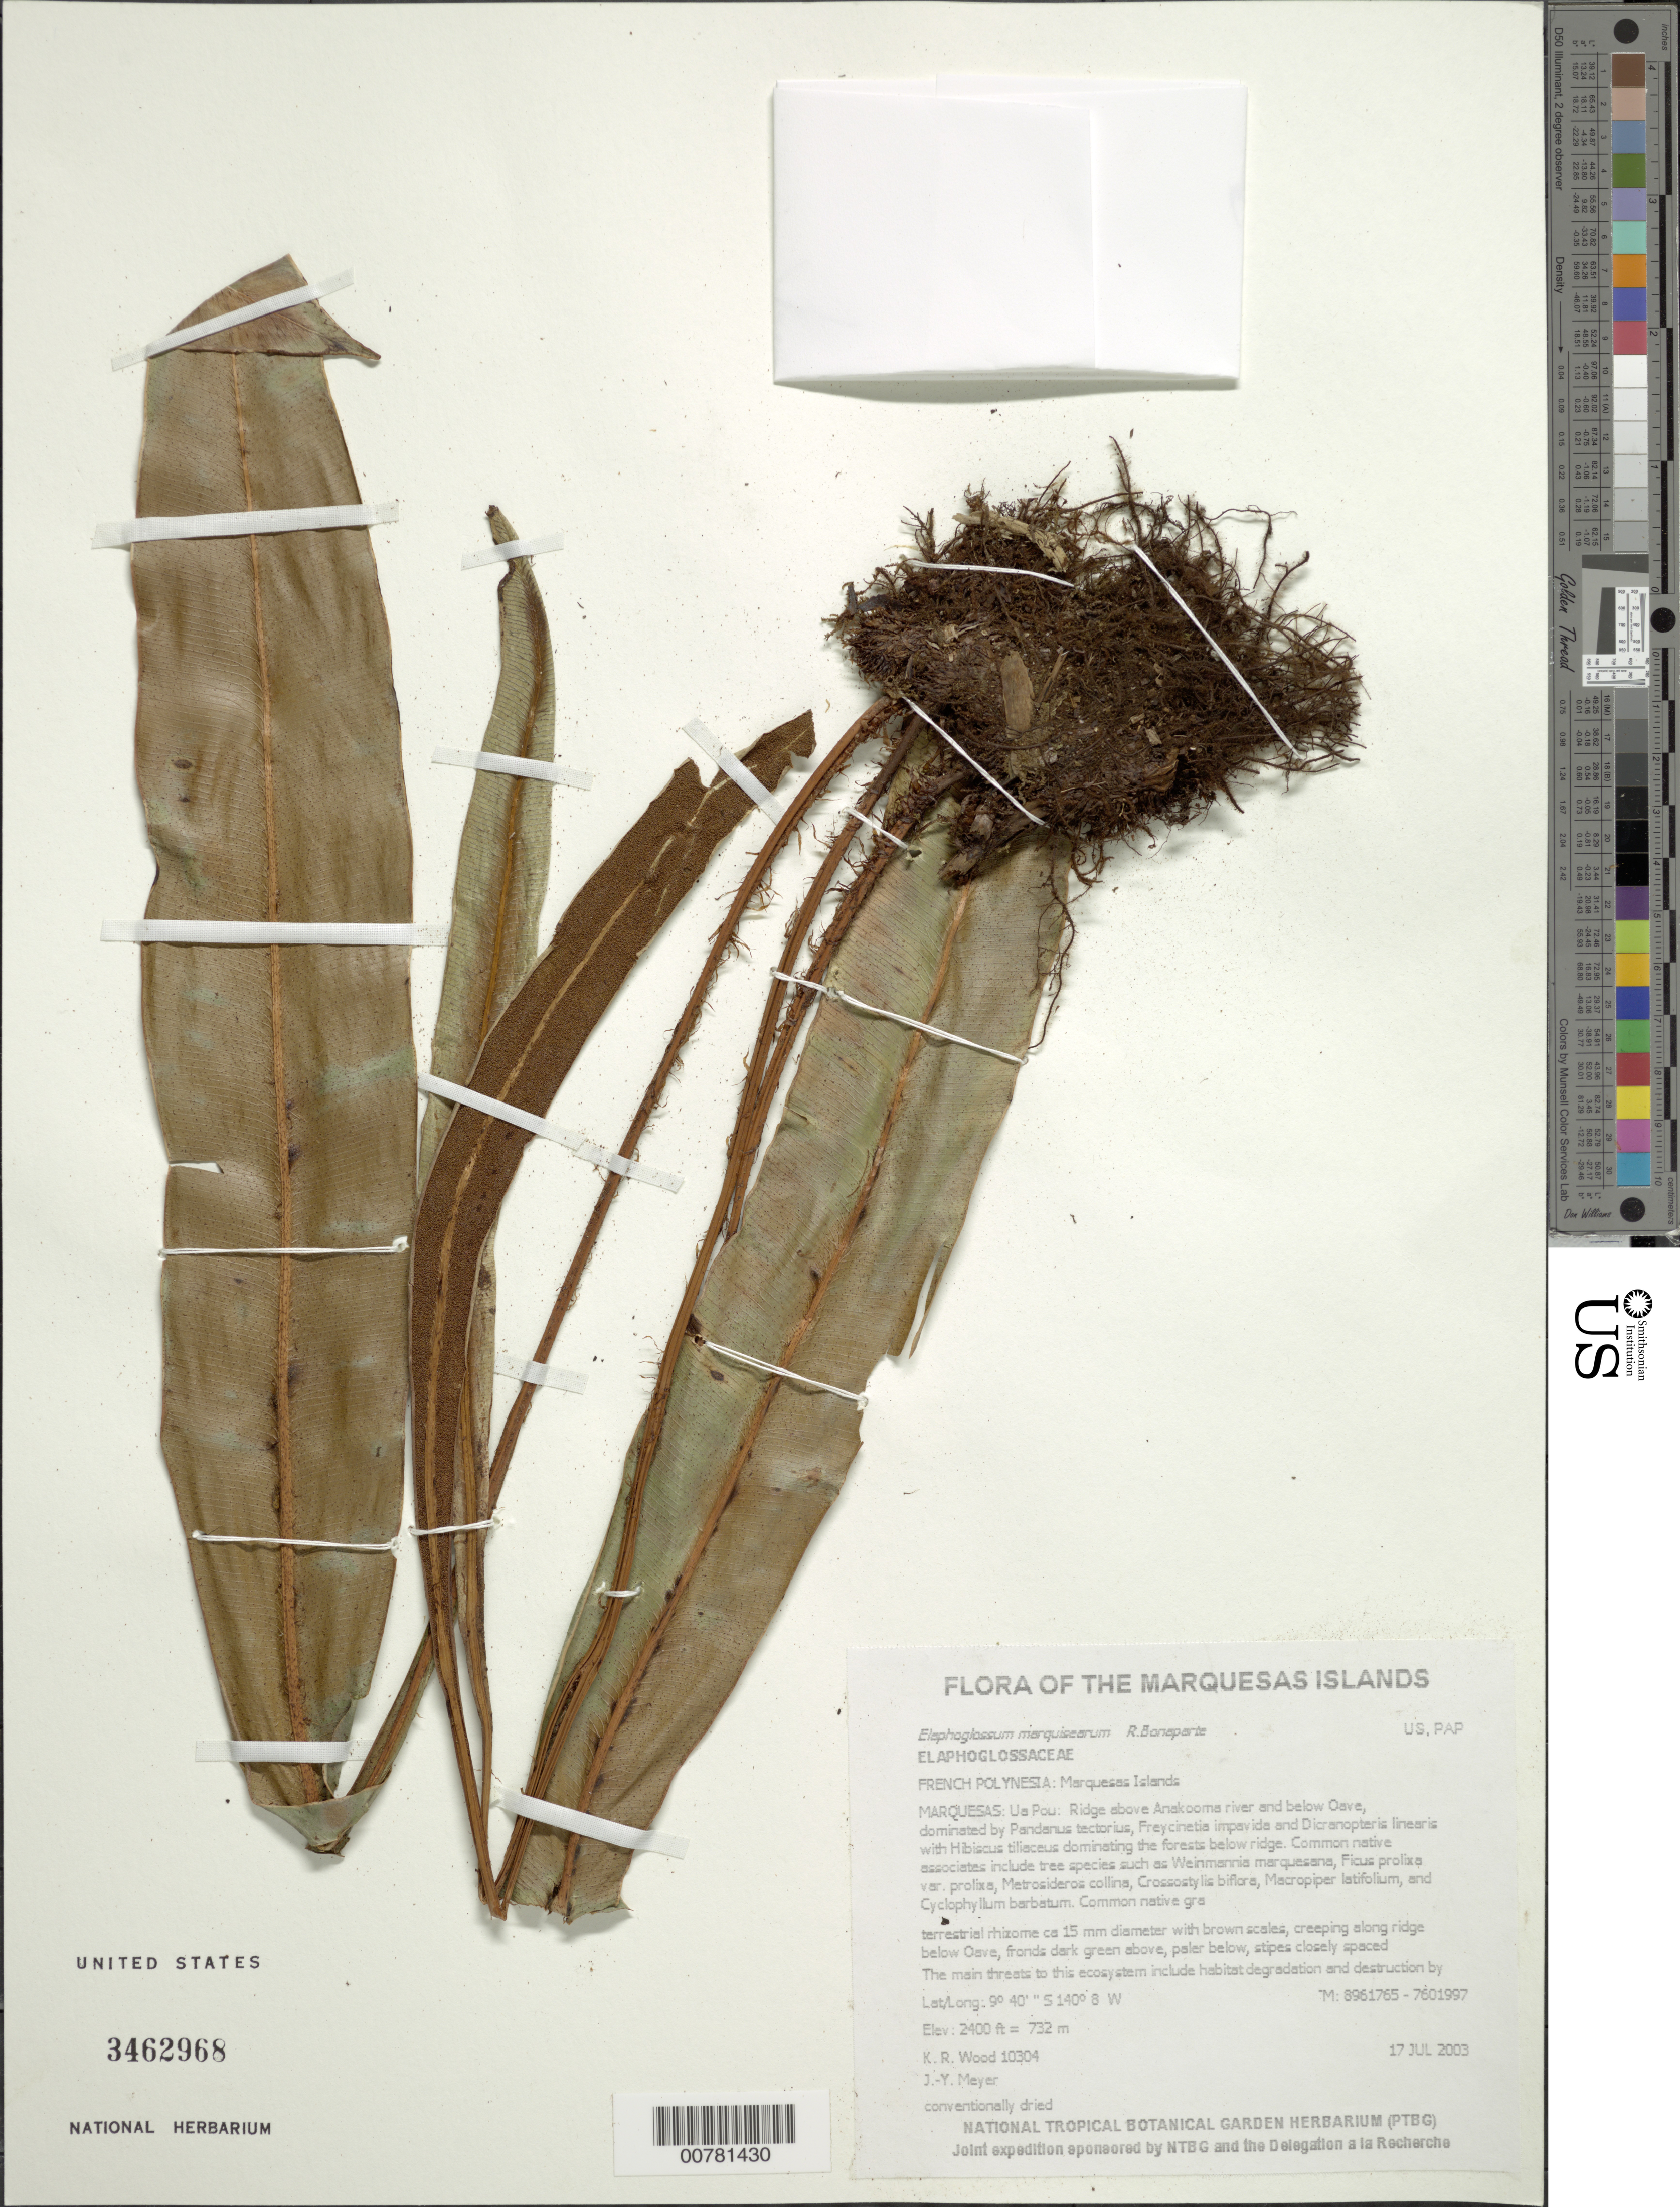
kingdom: Plantae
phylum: Tracheophyta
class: Polypodiopsida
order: Polypodiales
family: Dryopteridaceae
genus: Elaphoglossum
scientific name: Elaphoglossum marquisearum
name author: Bonap.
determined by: Lorence, David H., (PTBG), National Tropical Botanical Garden (UNITED STATES)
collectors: K. R. Wood & J.-Y. Meyer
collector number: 10304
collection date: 2003-07-17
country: French Polynesia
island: Ua Pou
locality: Ridge above Anakooma river and below Oave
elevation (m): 732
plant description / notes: Habitat degradation and destruction by feral pigs, catastrophic extinction through environmental events, predation by rats that eat seeds, competition with non-native plant taxa such as Psidium guajava, Coffea arabica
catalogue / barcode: US 3462968